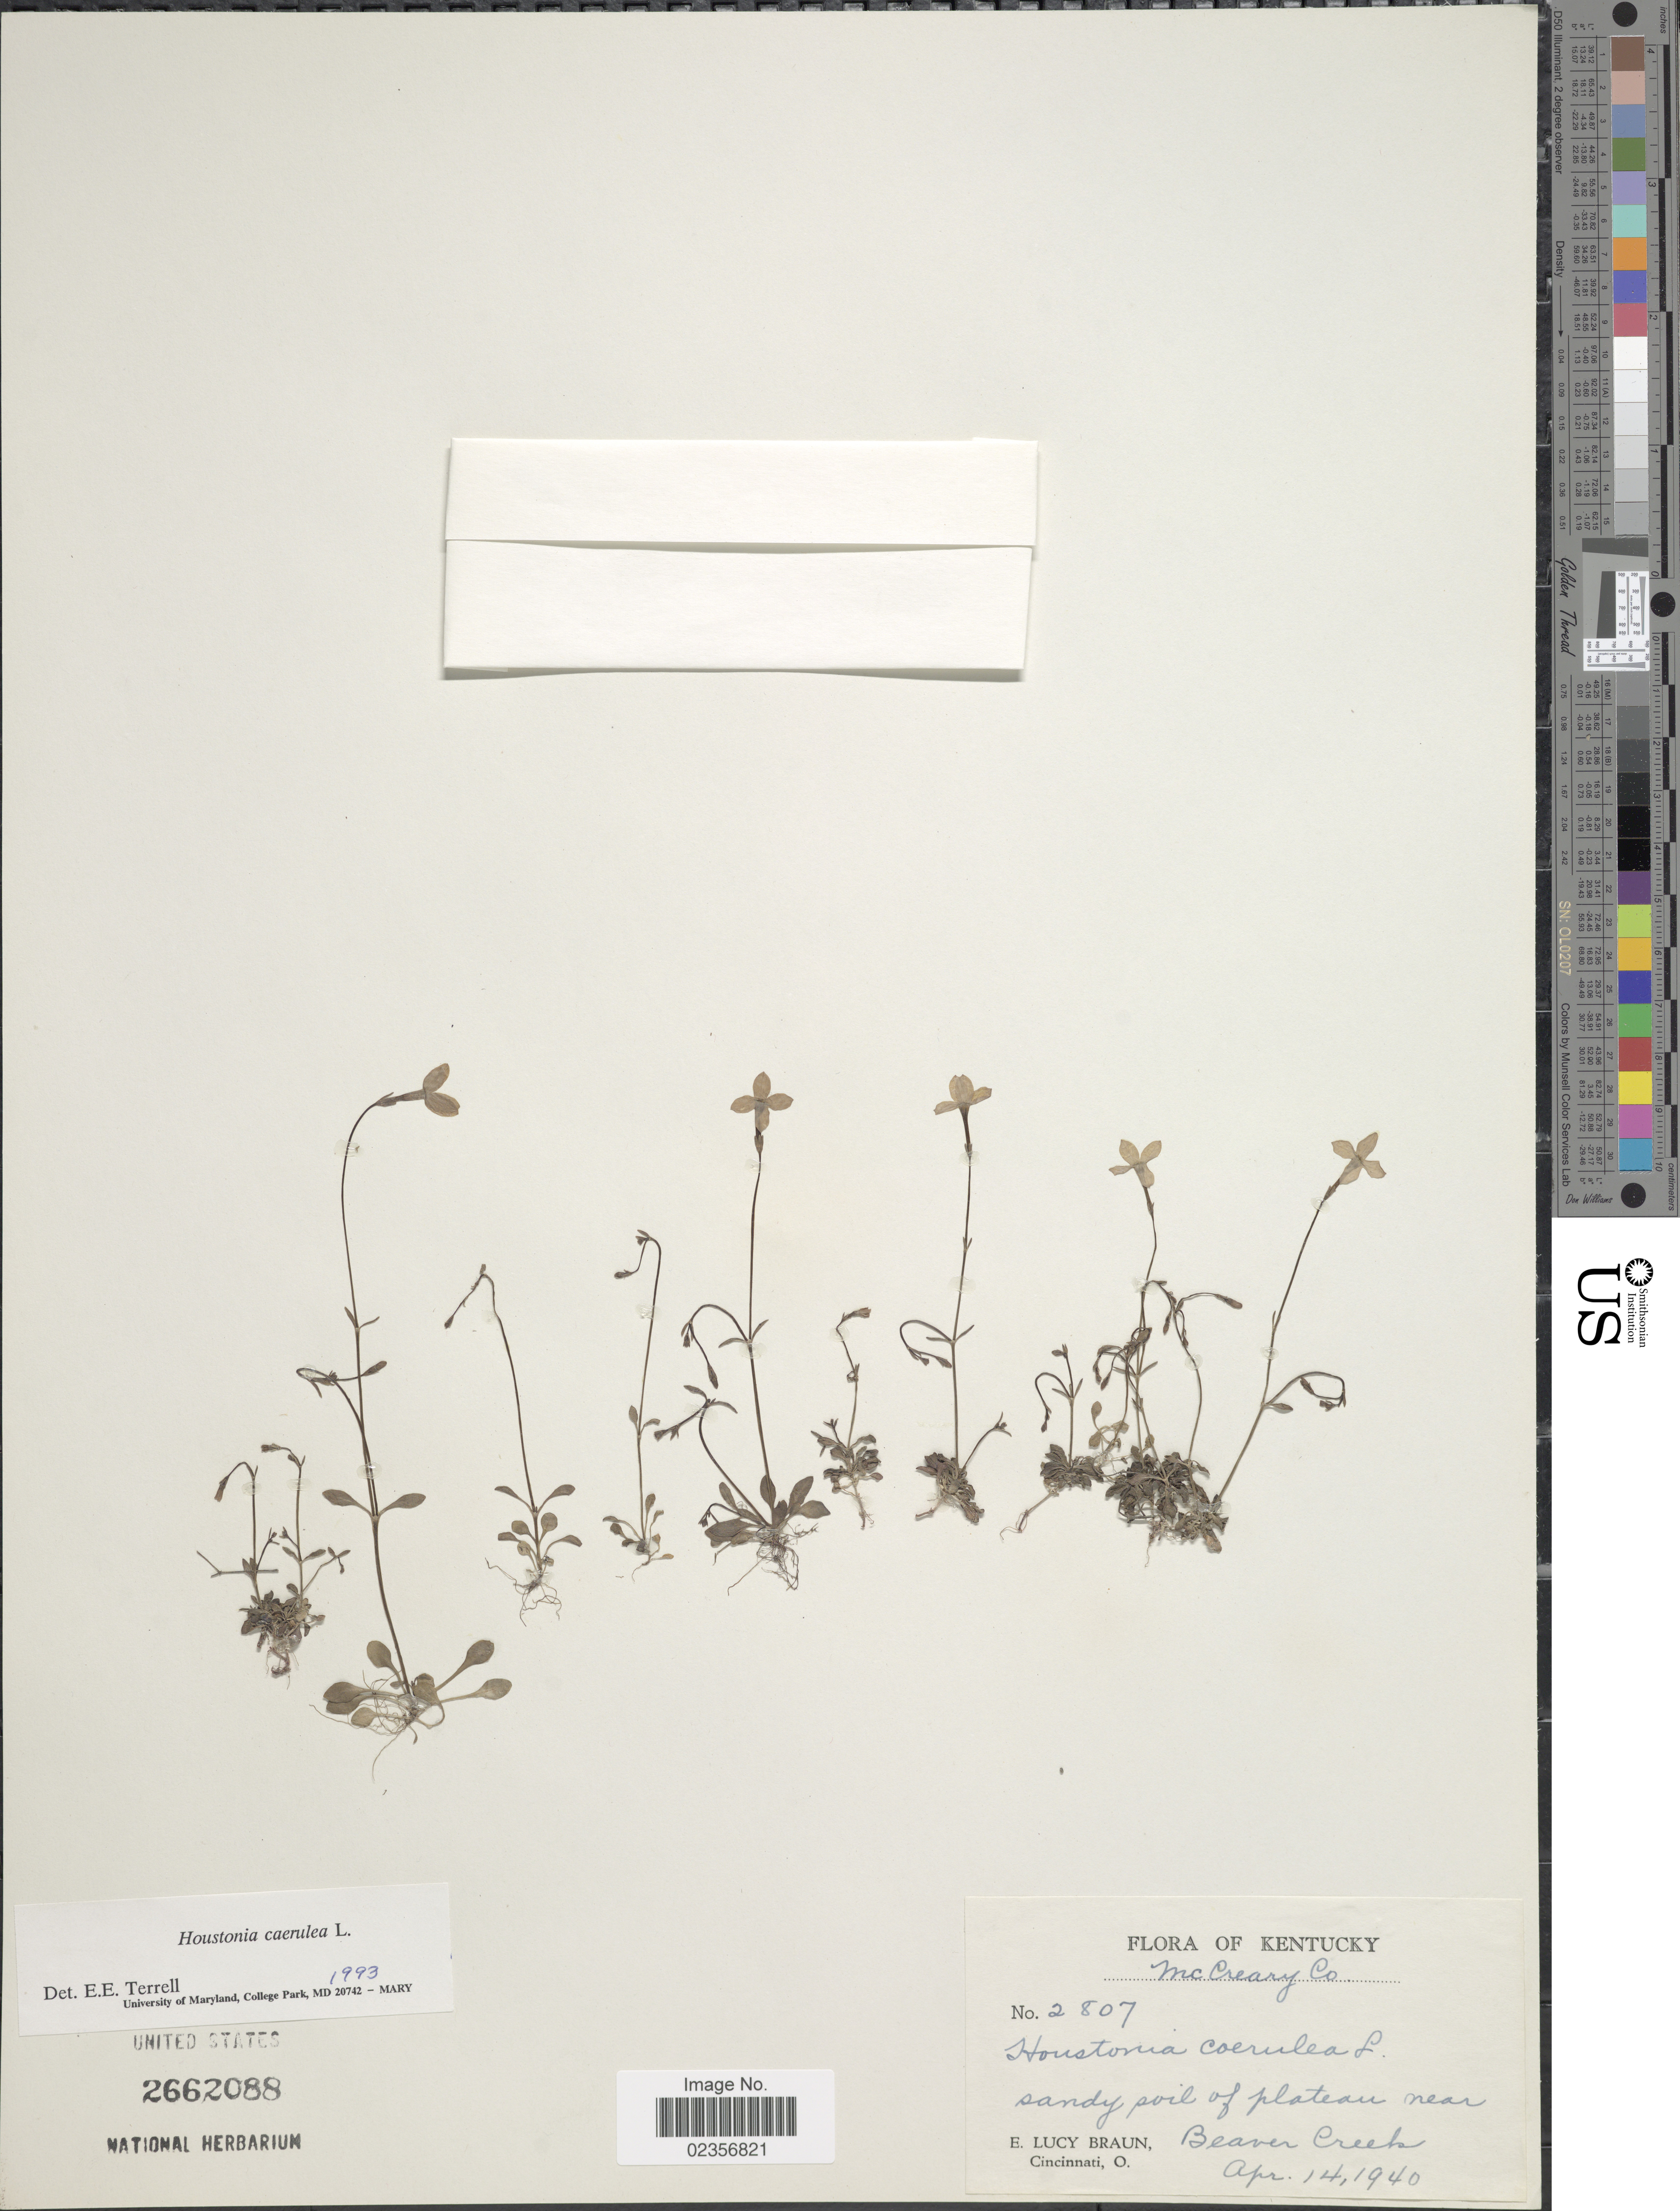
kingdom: Plantae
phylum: Tracheophyta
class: Magnoliopsida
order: Gentianales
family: Rubiaceae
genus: Houstonia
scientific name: Houstonia caerulea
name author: L.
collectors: E. L. Braun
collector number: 2807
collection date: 1940-04-14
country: United States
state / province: Kentucky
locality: McCreary Co. near Beaver Creek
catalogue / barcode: US 2662088